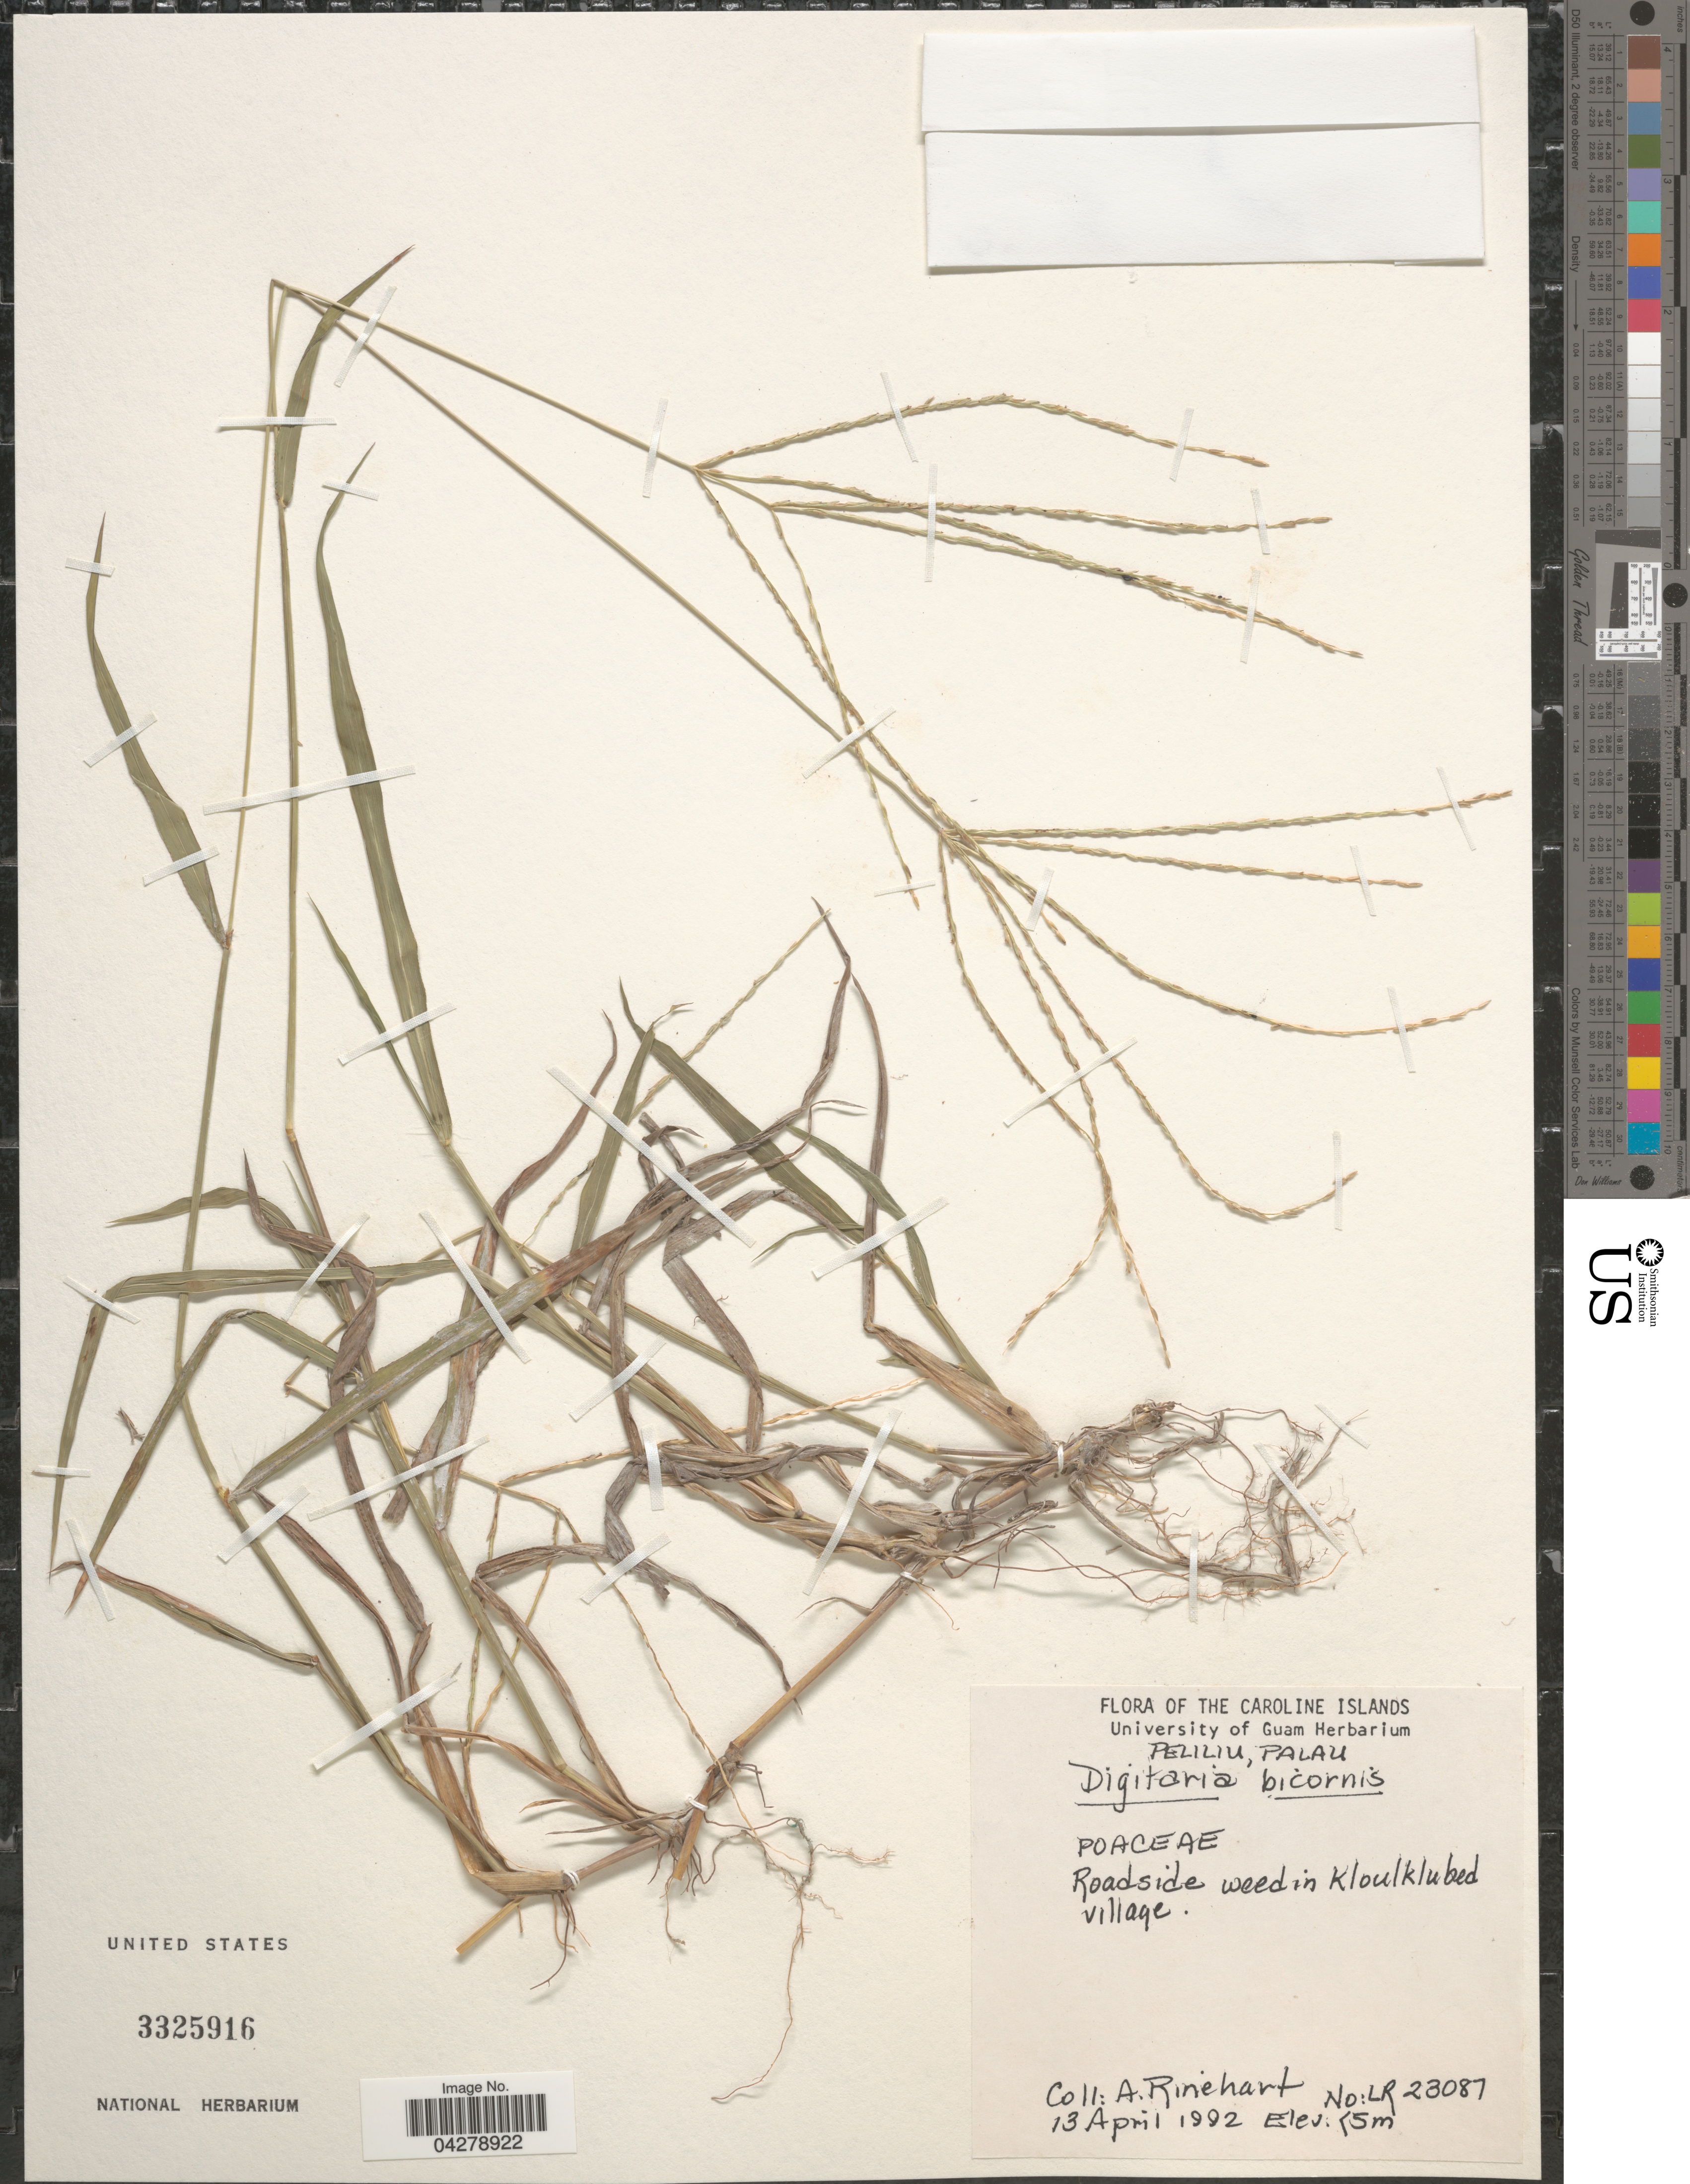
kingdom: Plantae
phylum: Tracheophyta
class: Liliopsida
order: Poales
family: Poaceae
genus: Digitaria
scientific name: Digitaria bicornis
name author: (Lam.) Roem. & Schult.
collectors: A. Rinehart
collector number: LR23087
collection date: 1992-04-13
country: Palau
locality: The Caroline Islands. Peliliu, Palau. Roadside weed in Kloulklubed village.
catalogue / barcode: US 3325916